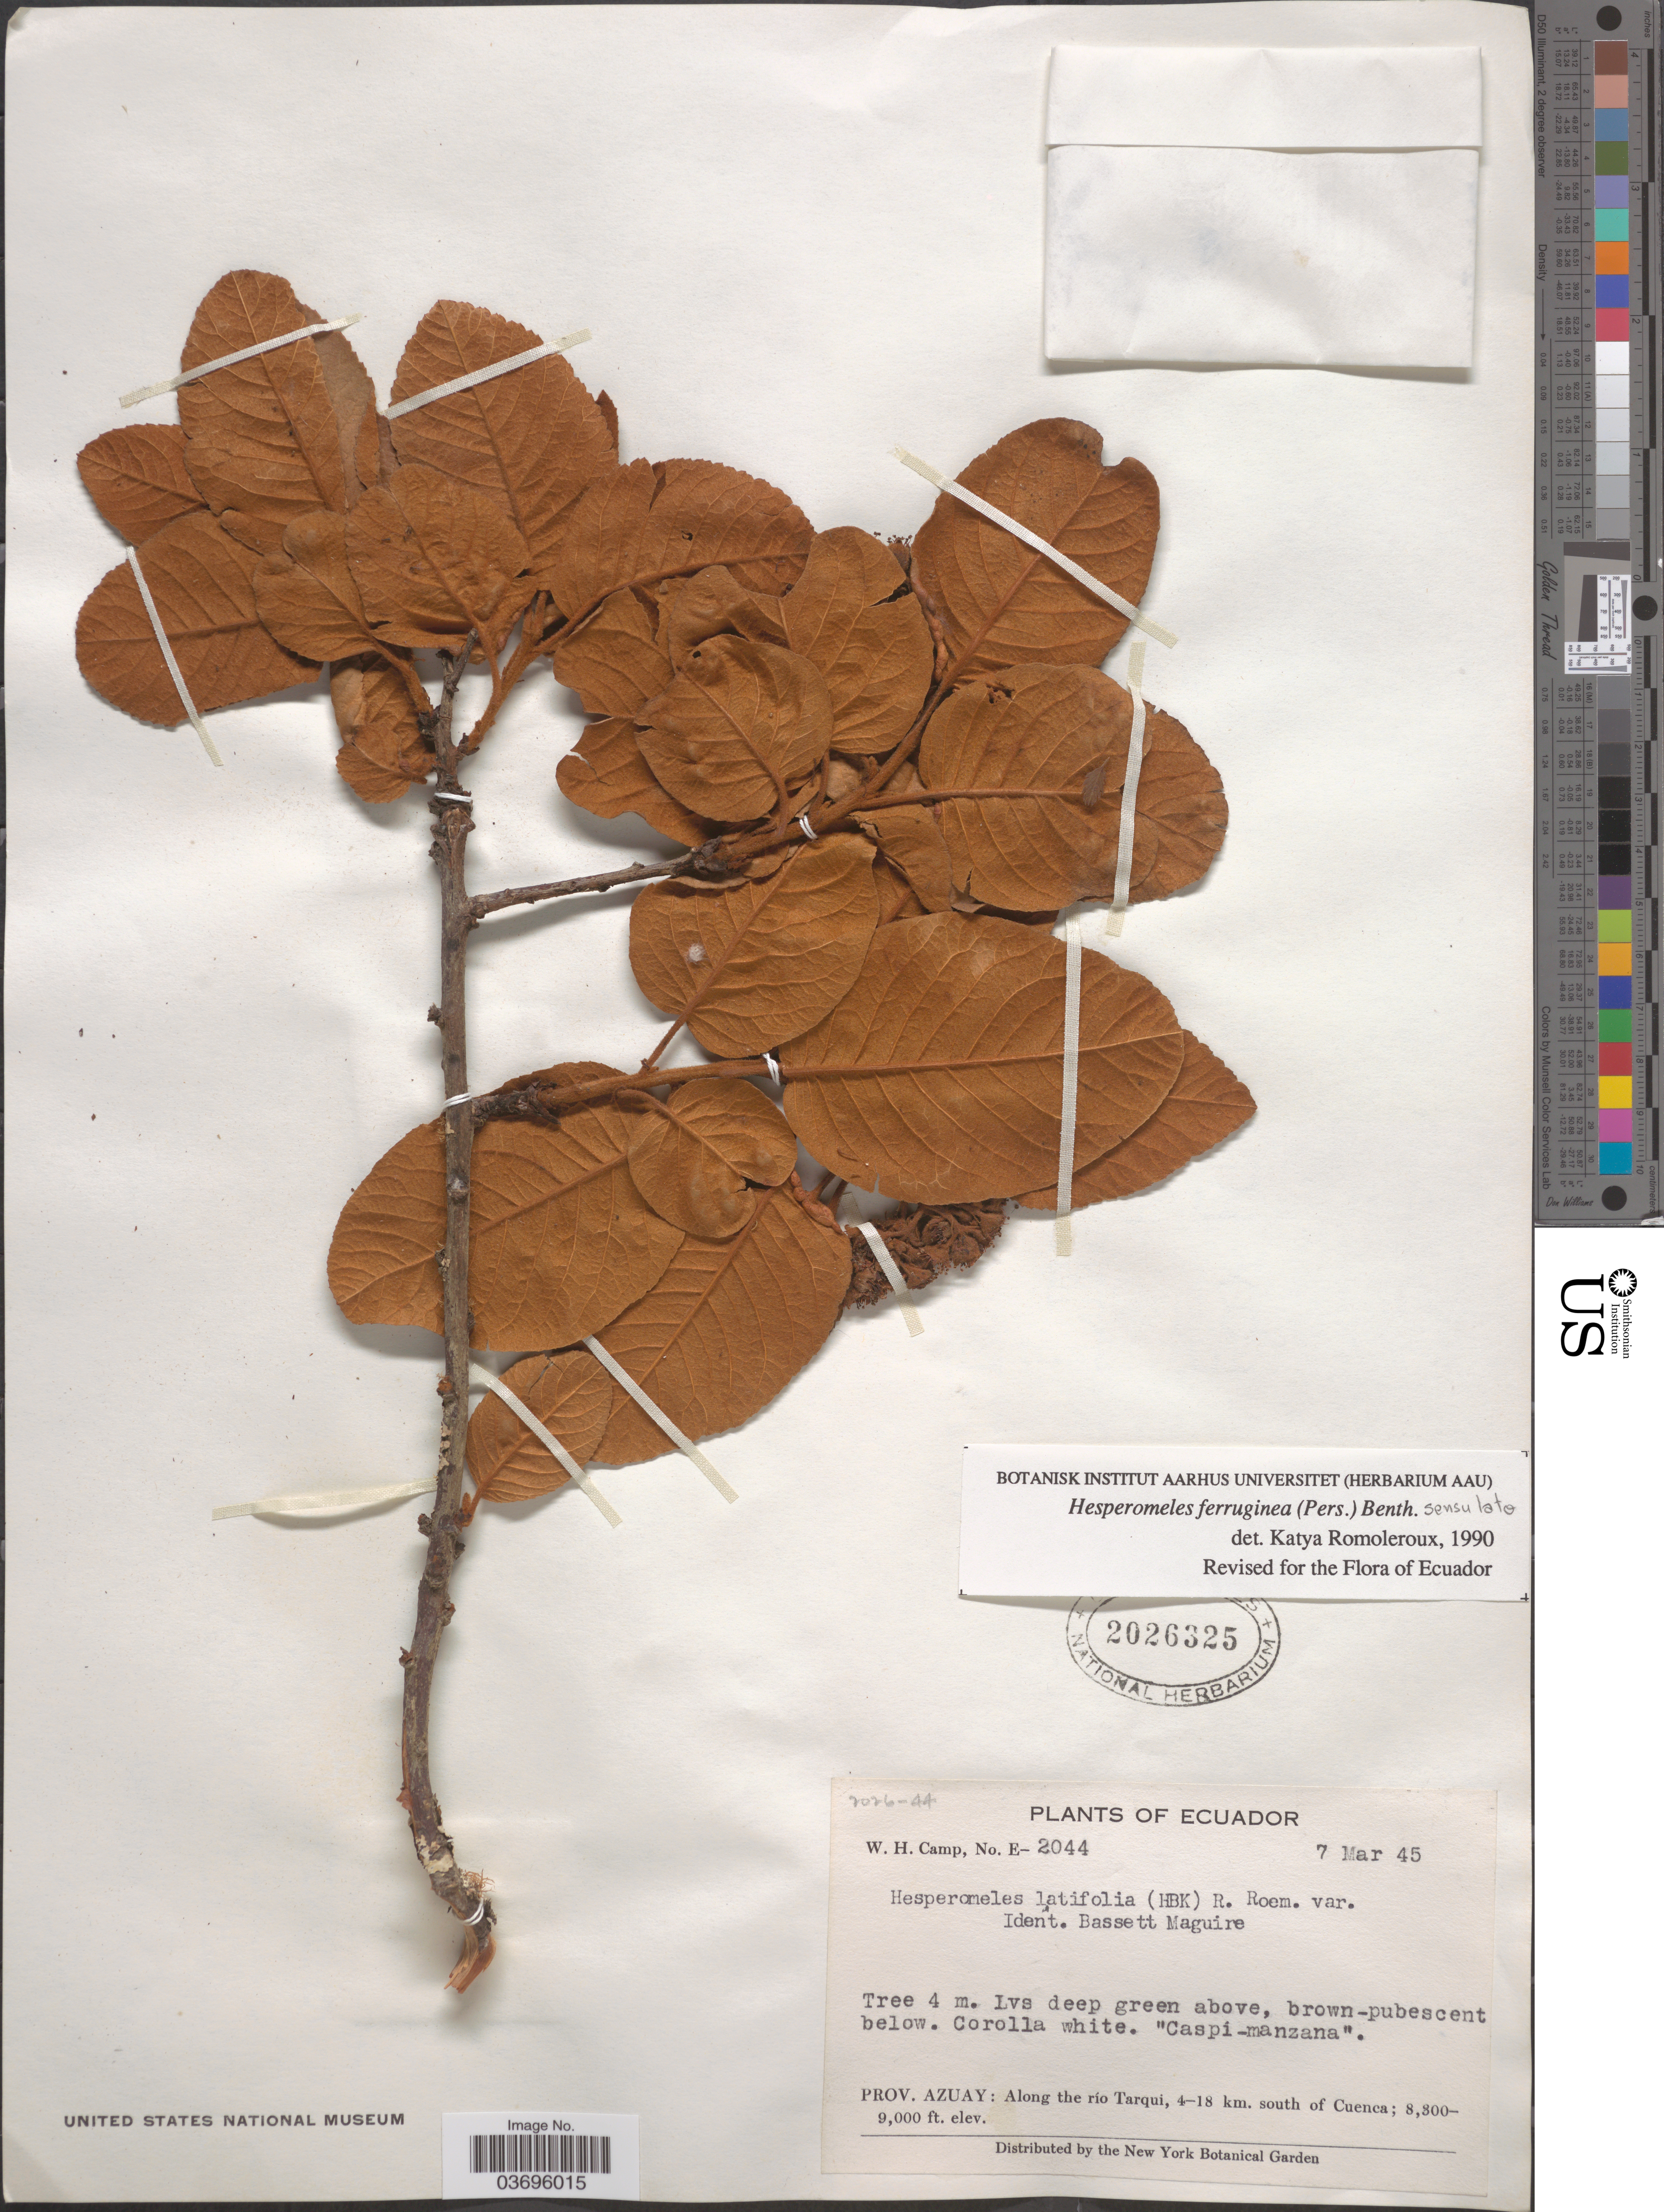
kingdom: Plantae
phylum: Tracheophyta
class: Magnoliopsida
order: Rosales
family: Rosaceae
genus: Hesperomeles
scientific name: Hesperomeles ferruginea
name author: (Juss. ex Pers.) Benth.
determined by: Romoleroux, K.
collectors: W. H. Camp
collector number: E-2044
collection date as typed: Transcribed d/m/y: 7/3/45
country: Ecuador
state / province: Azuay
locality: Along the río Tarqui, 4-18 km. south of Cuenca.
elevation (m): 2530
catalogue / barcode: US 2026325